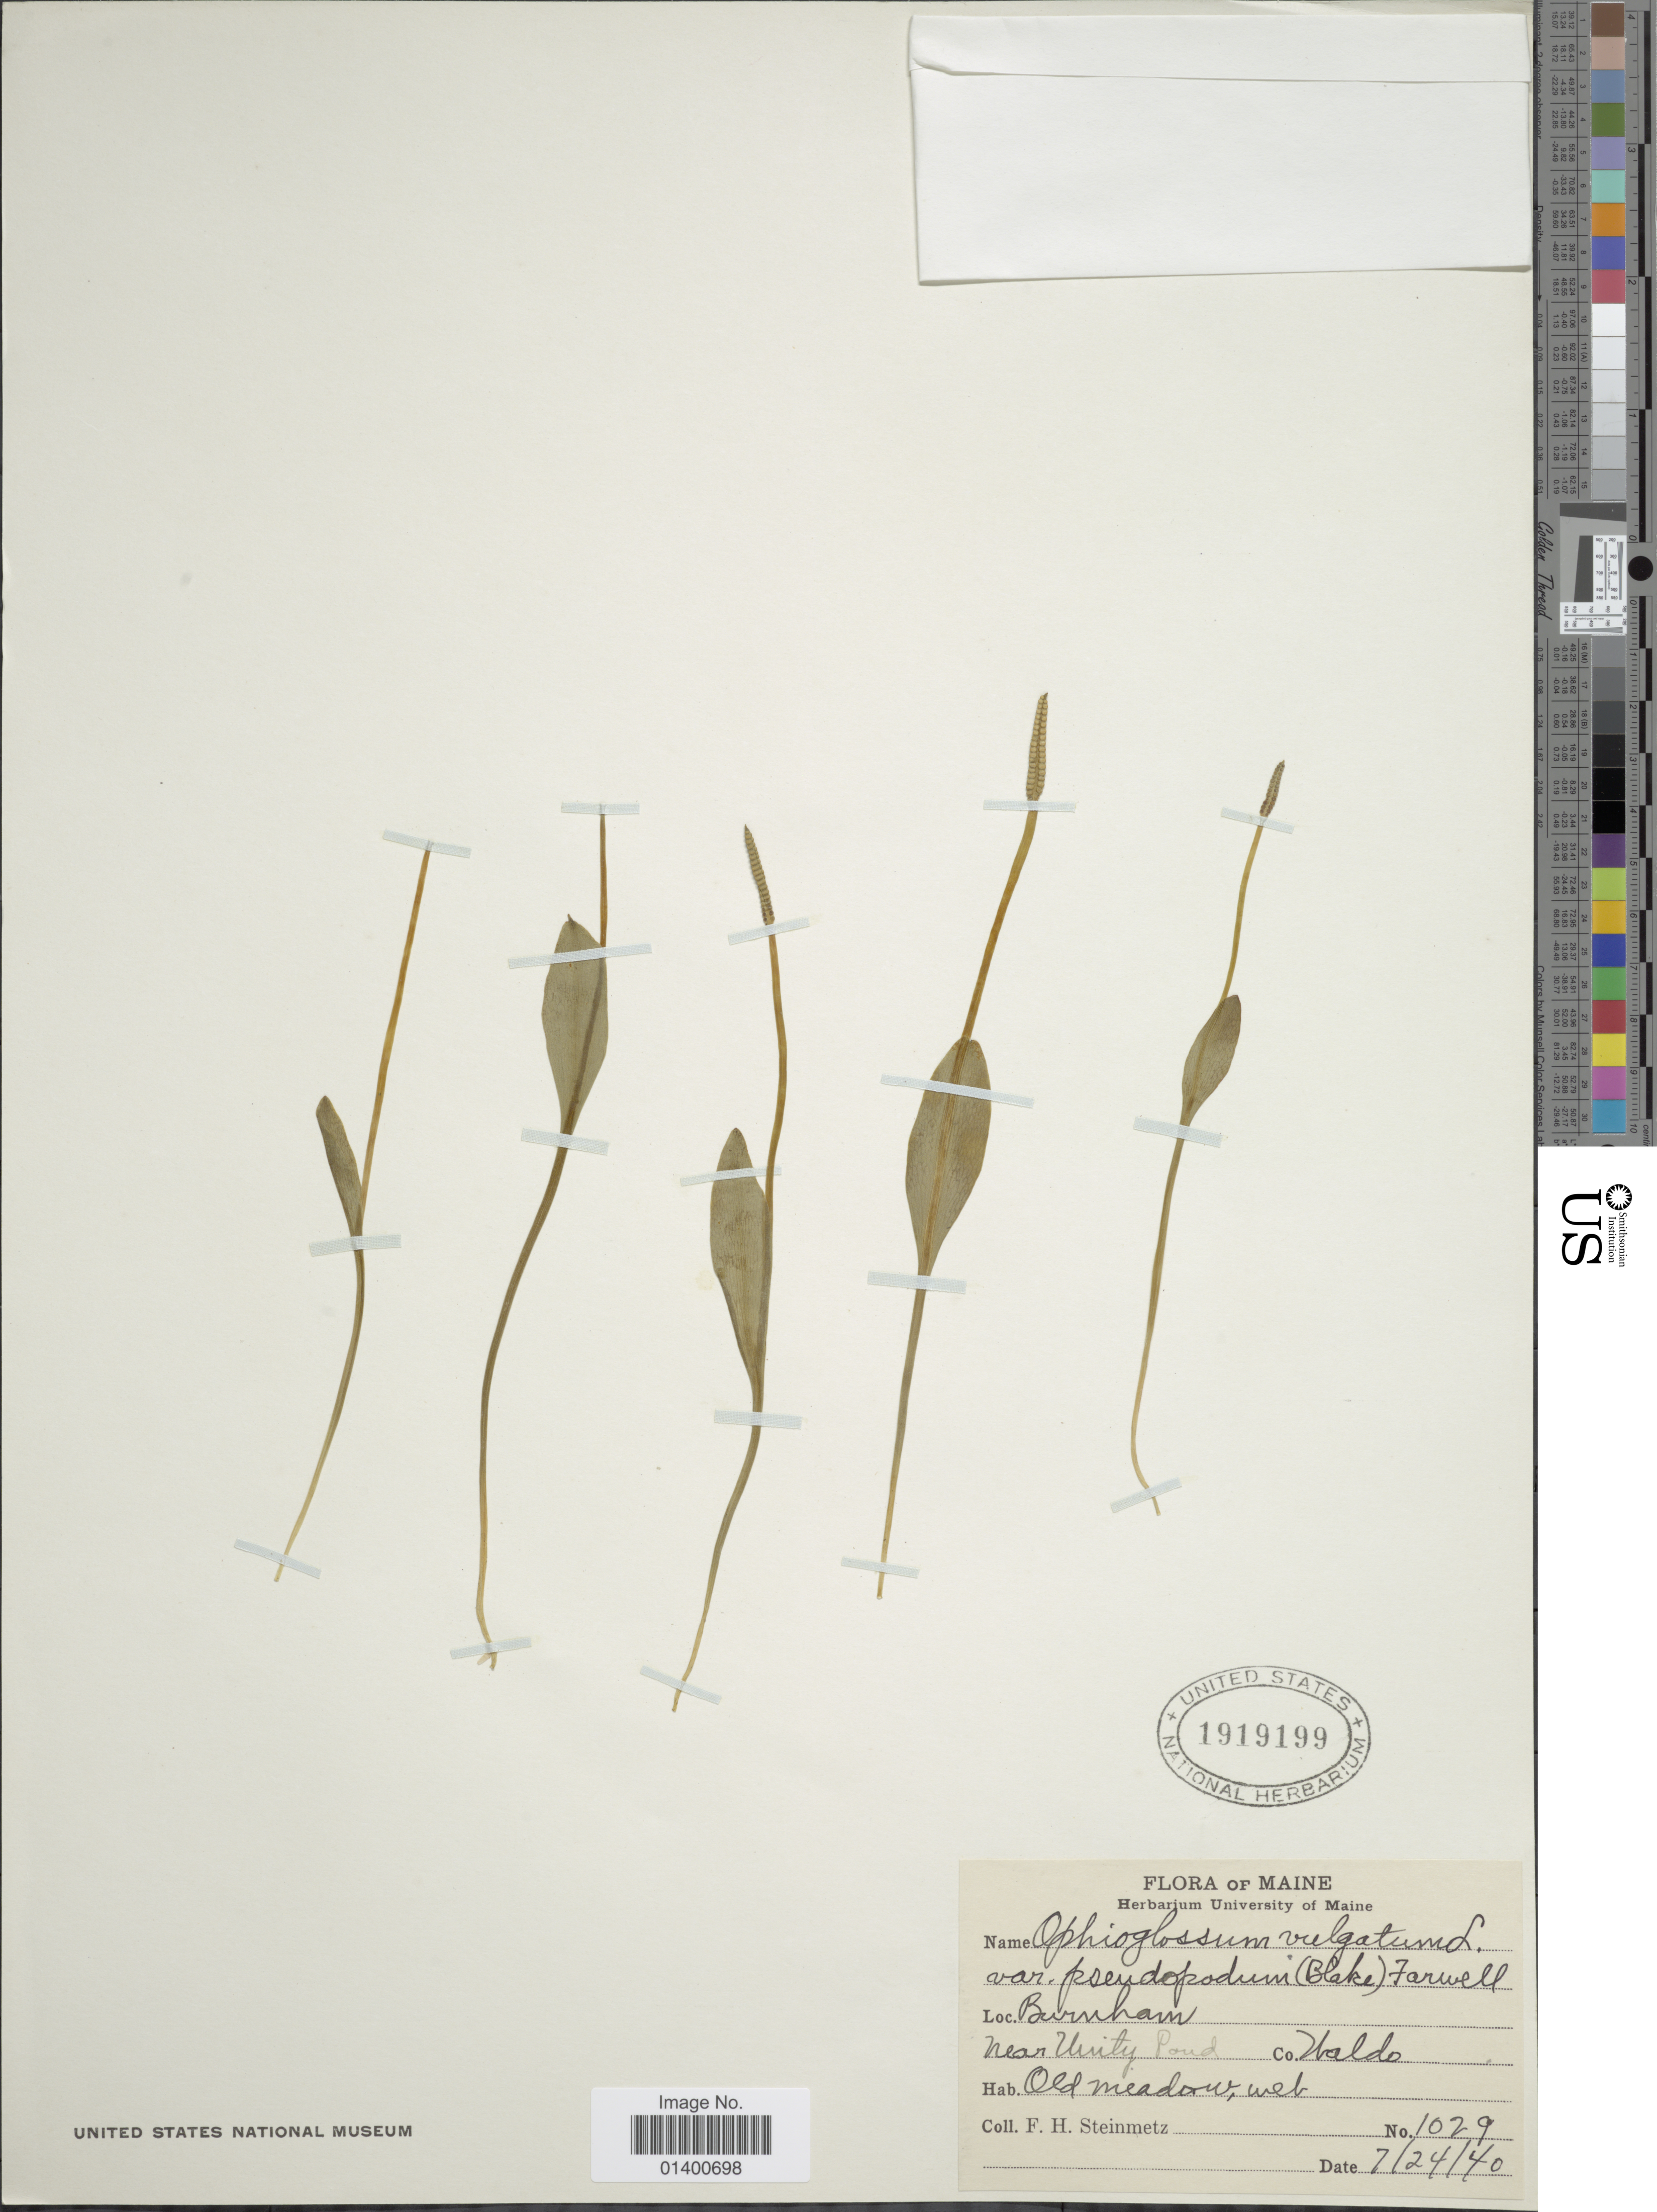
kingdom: Plantae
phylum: Tracheophyta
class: Polypodiopsida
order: Ophioglossales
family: Ophioglossaceae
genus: Ophioglossum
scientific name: Ophioglossum vulgatum var. pseudopodum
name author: (S.F. Blake) Farw.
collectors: F. H. Steinmetz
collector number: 1029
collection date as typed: Transcribed d/m/y: 24/7/40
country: United States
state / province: Maine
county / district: Waldo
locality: Burnham, near Unity Pond.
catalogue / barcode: US 1919199